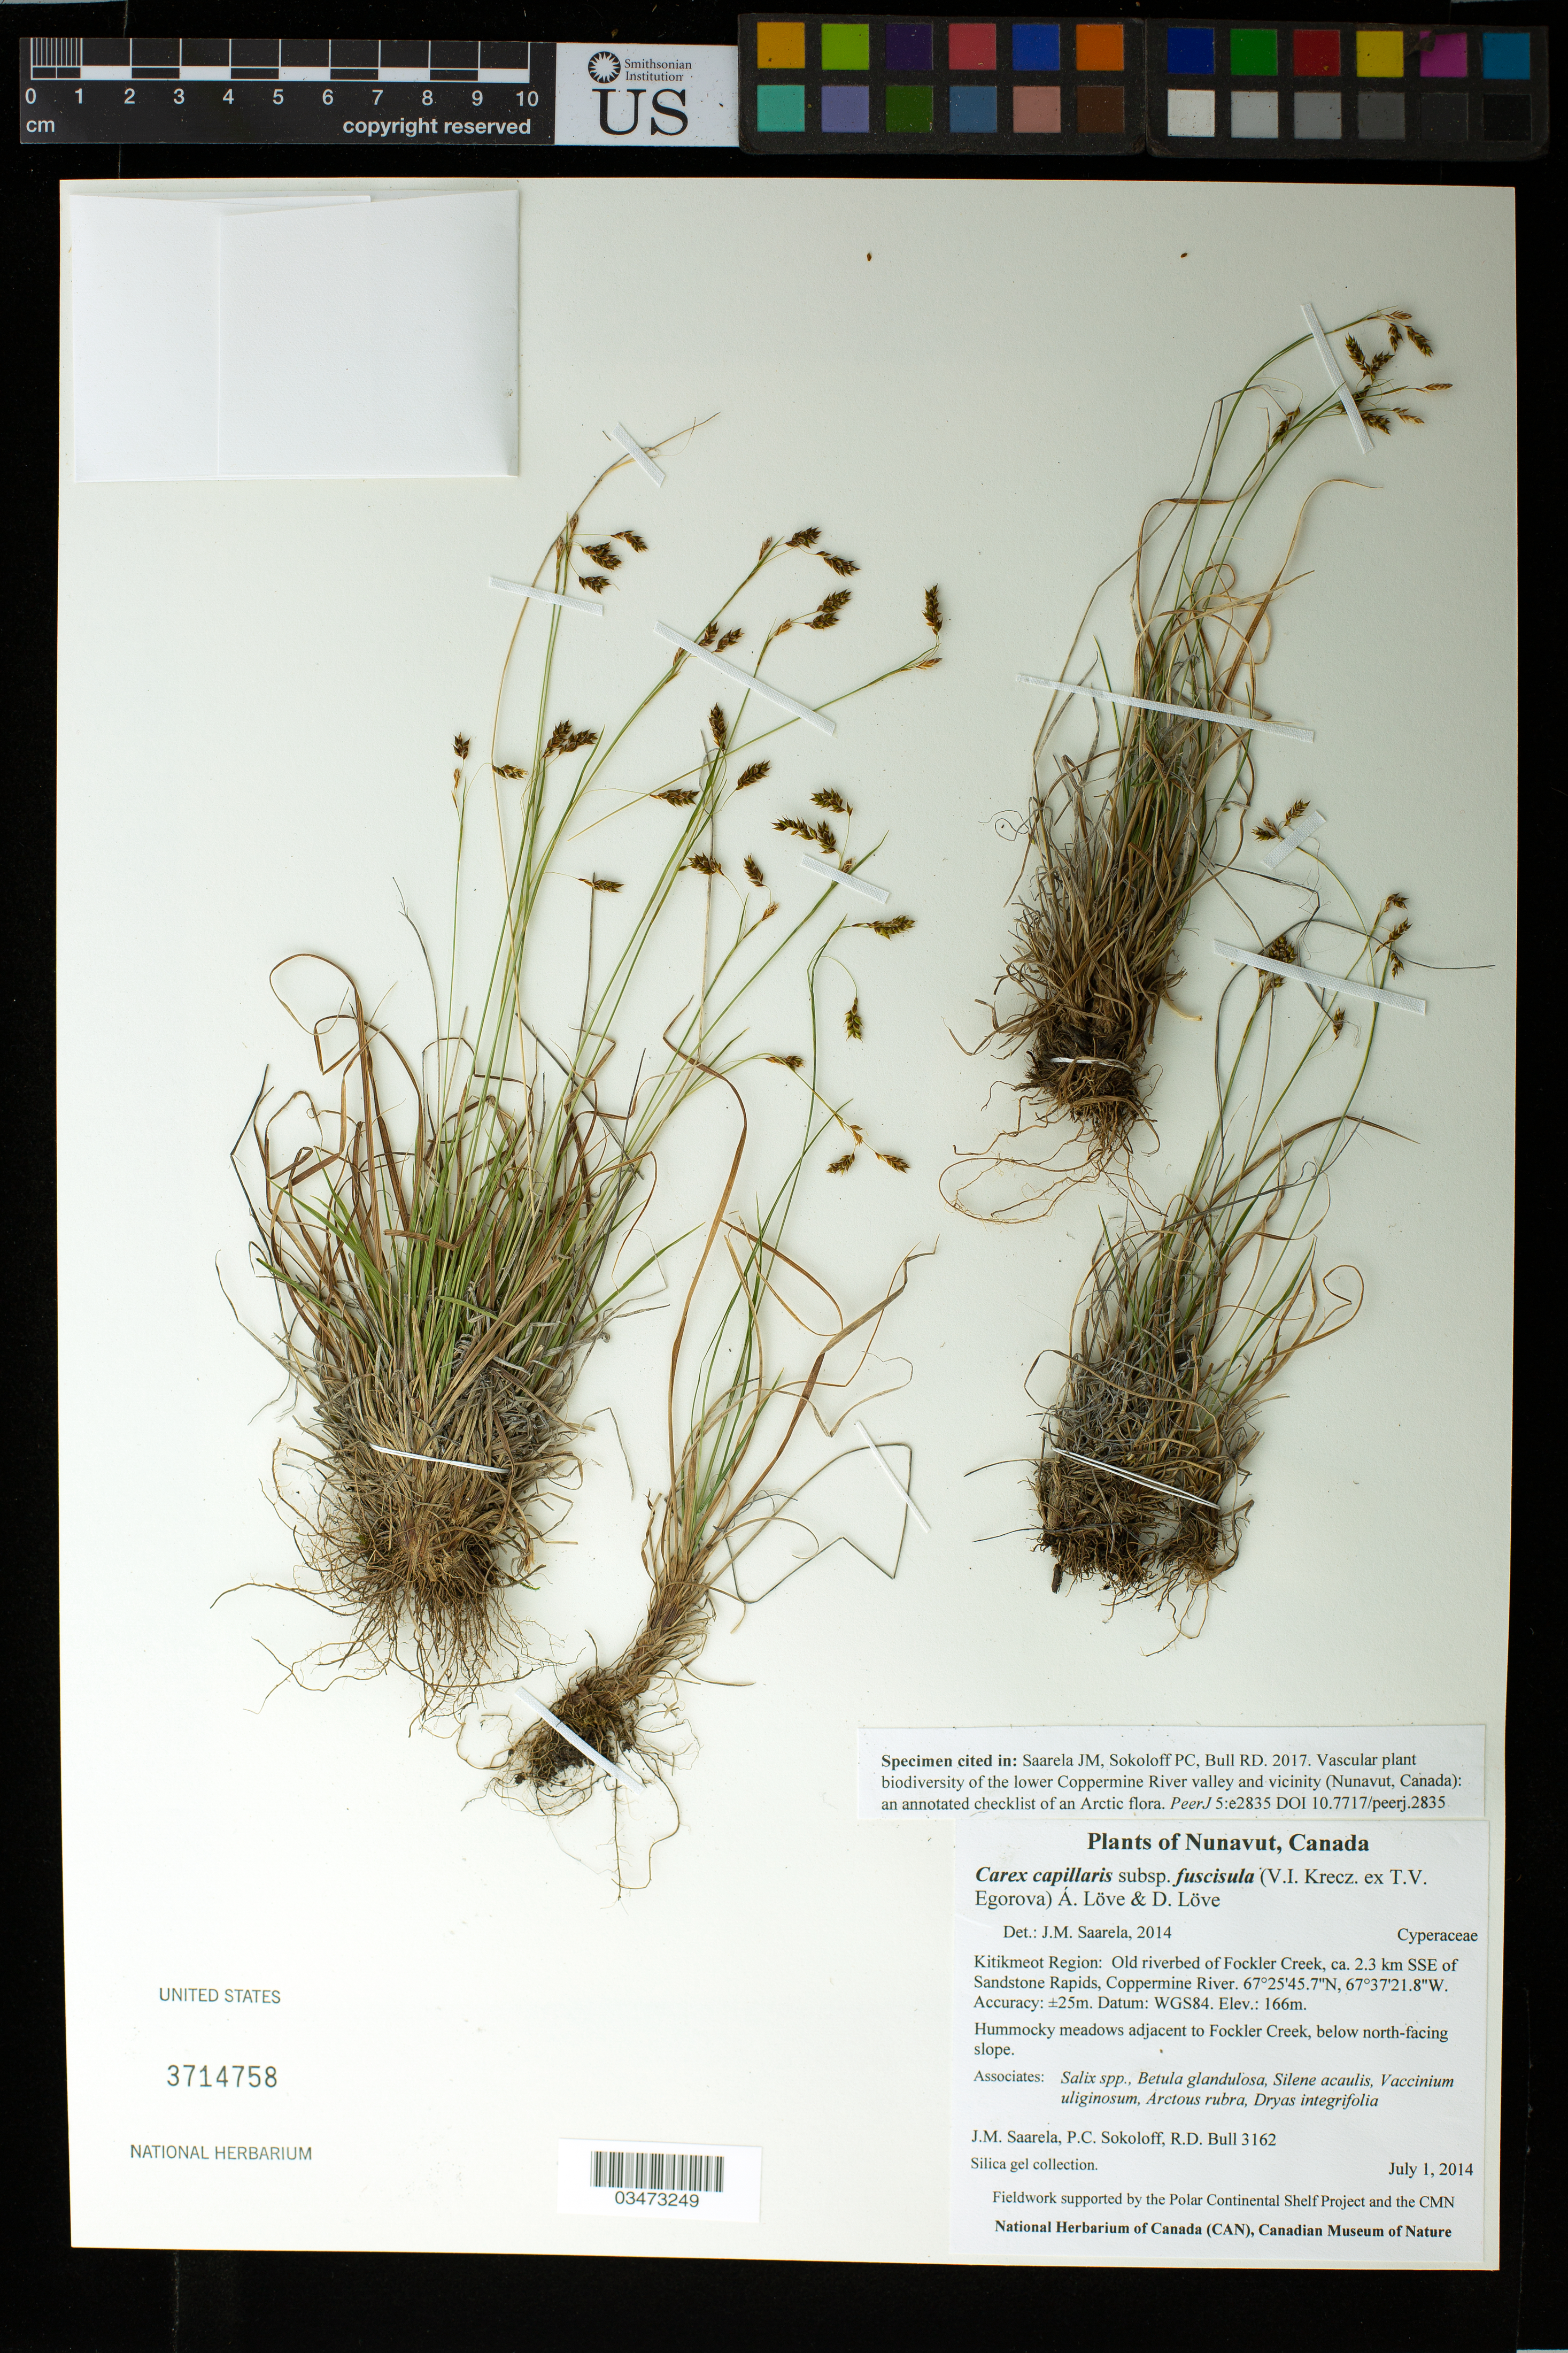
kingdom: Plantae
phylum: Tracheophyta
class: Liliopsida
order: Poales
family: Cyperaceae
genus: Carex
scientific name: Carex capillaris subsp. fuscidula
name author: (V.I. Krecz. ex T.V. Egorova) Á. Löve & D. Löve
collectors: J. Saarela, P. Sokoloff & R. Bull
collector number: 3162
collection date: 2014-07-01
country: Canada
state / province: Nunavut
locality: Kitikmeot Region: Old riverbed of Fockler Creek, ca. 2.3 km SSE of Sandstone Rapids, Coppermine River.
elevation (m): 166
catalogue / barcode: US 3714758